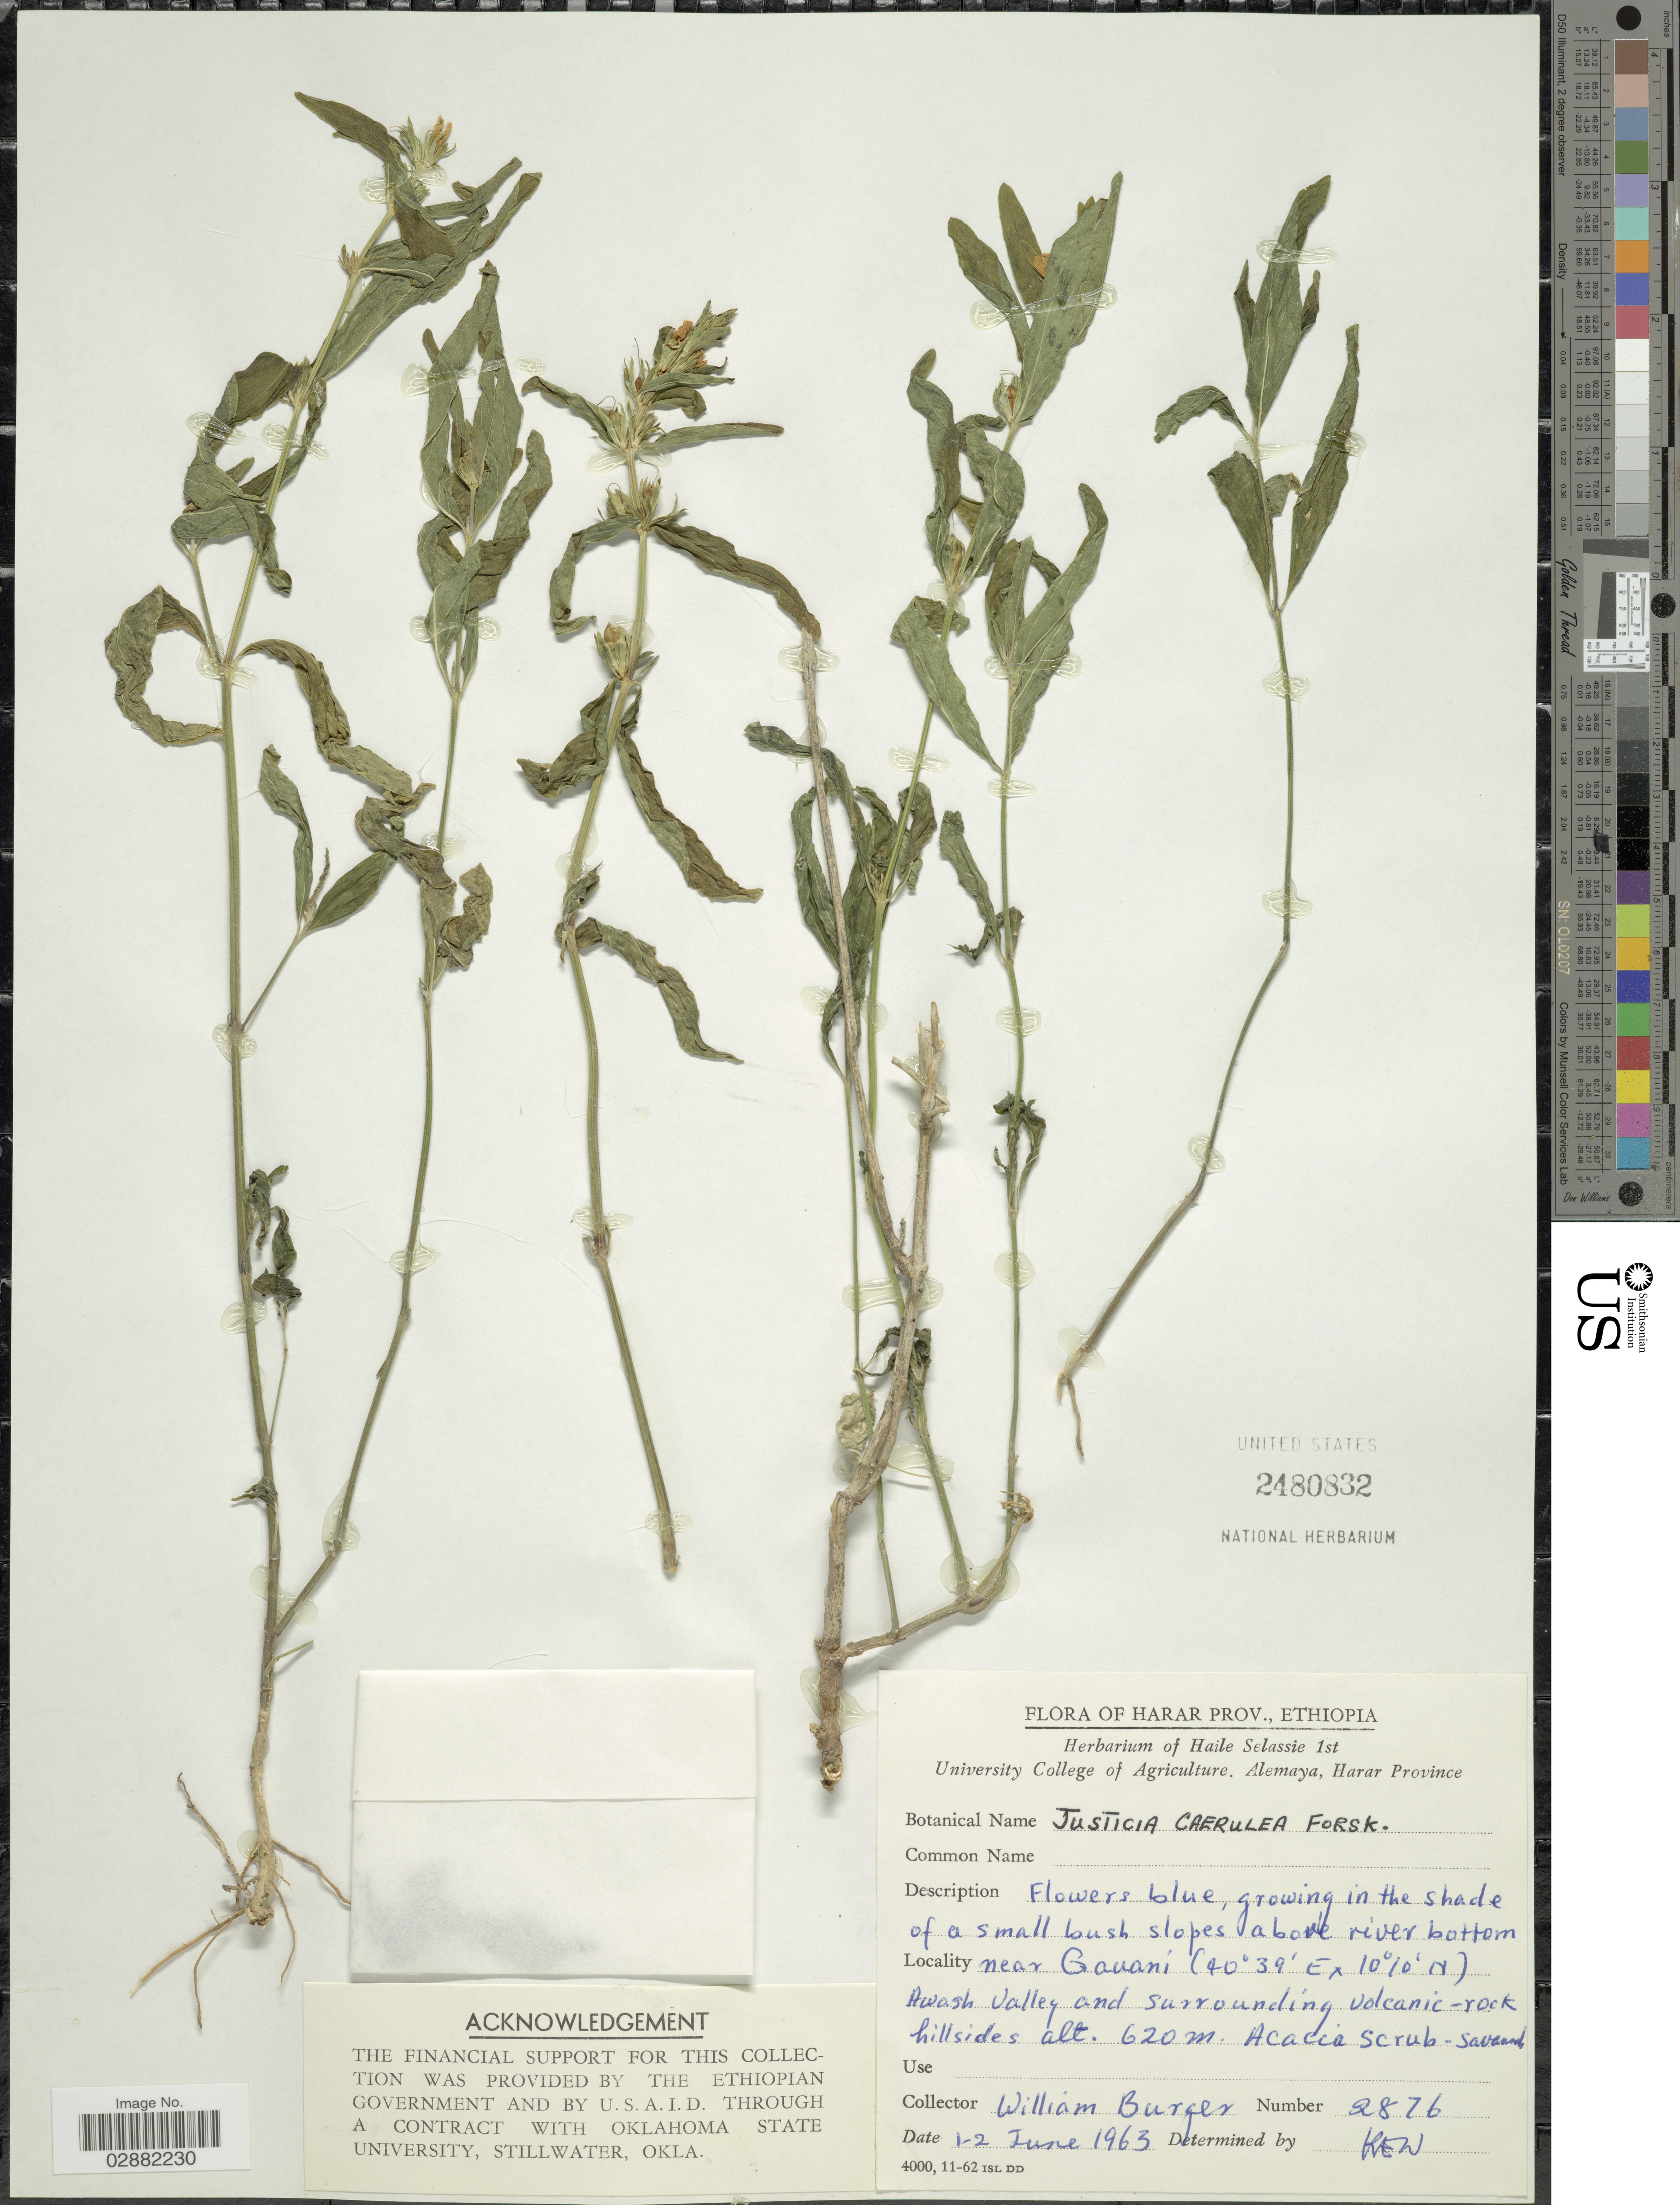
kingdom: Plantae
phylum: Tracheophyta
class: Magnoliopsida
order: Lamiales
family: Acanthaceae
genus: Justicia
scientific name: Justicia caerulea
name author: Forssk.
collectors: W. Burger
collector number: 2876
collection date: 1963-06-01/1963-06-02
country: Ethiopia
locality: Harar Prov., Ethiopia. small bush lopes above river bottom near Gauani. Awash valley and surrounding volcanic-rock hillsides.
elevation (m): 620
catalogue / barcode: US 2480832